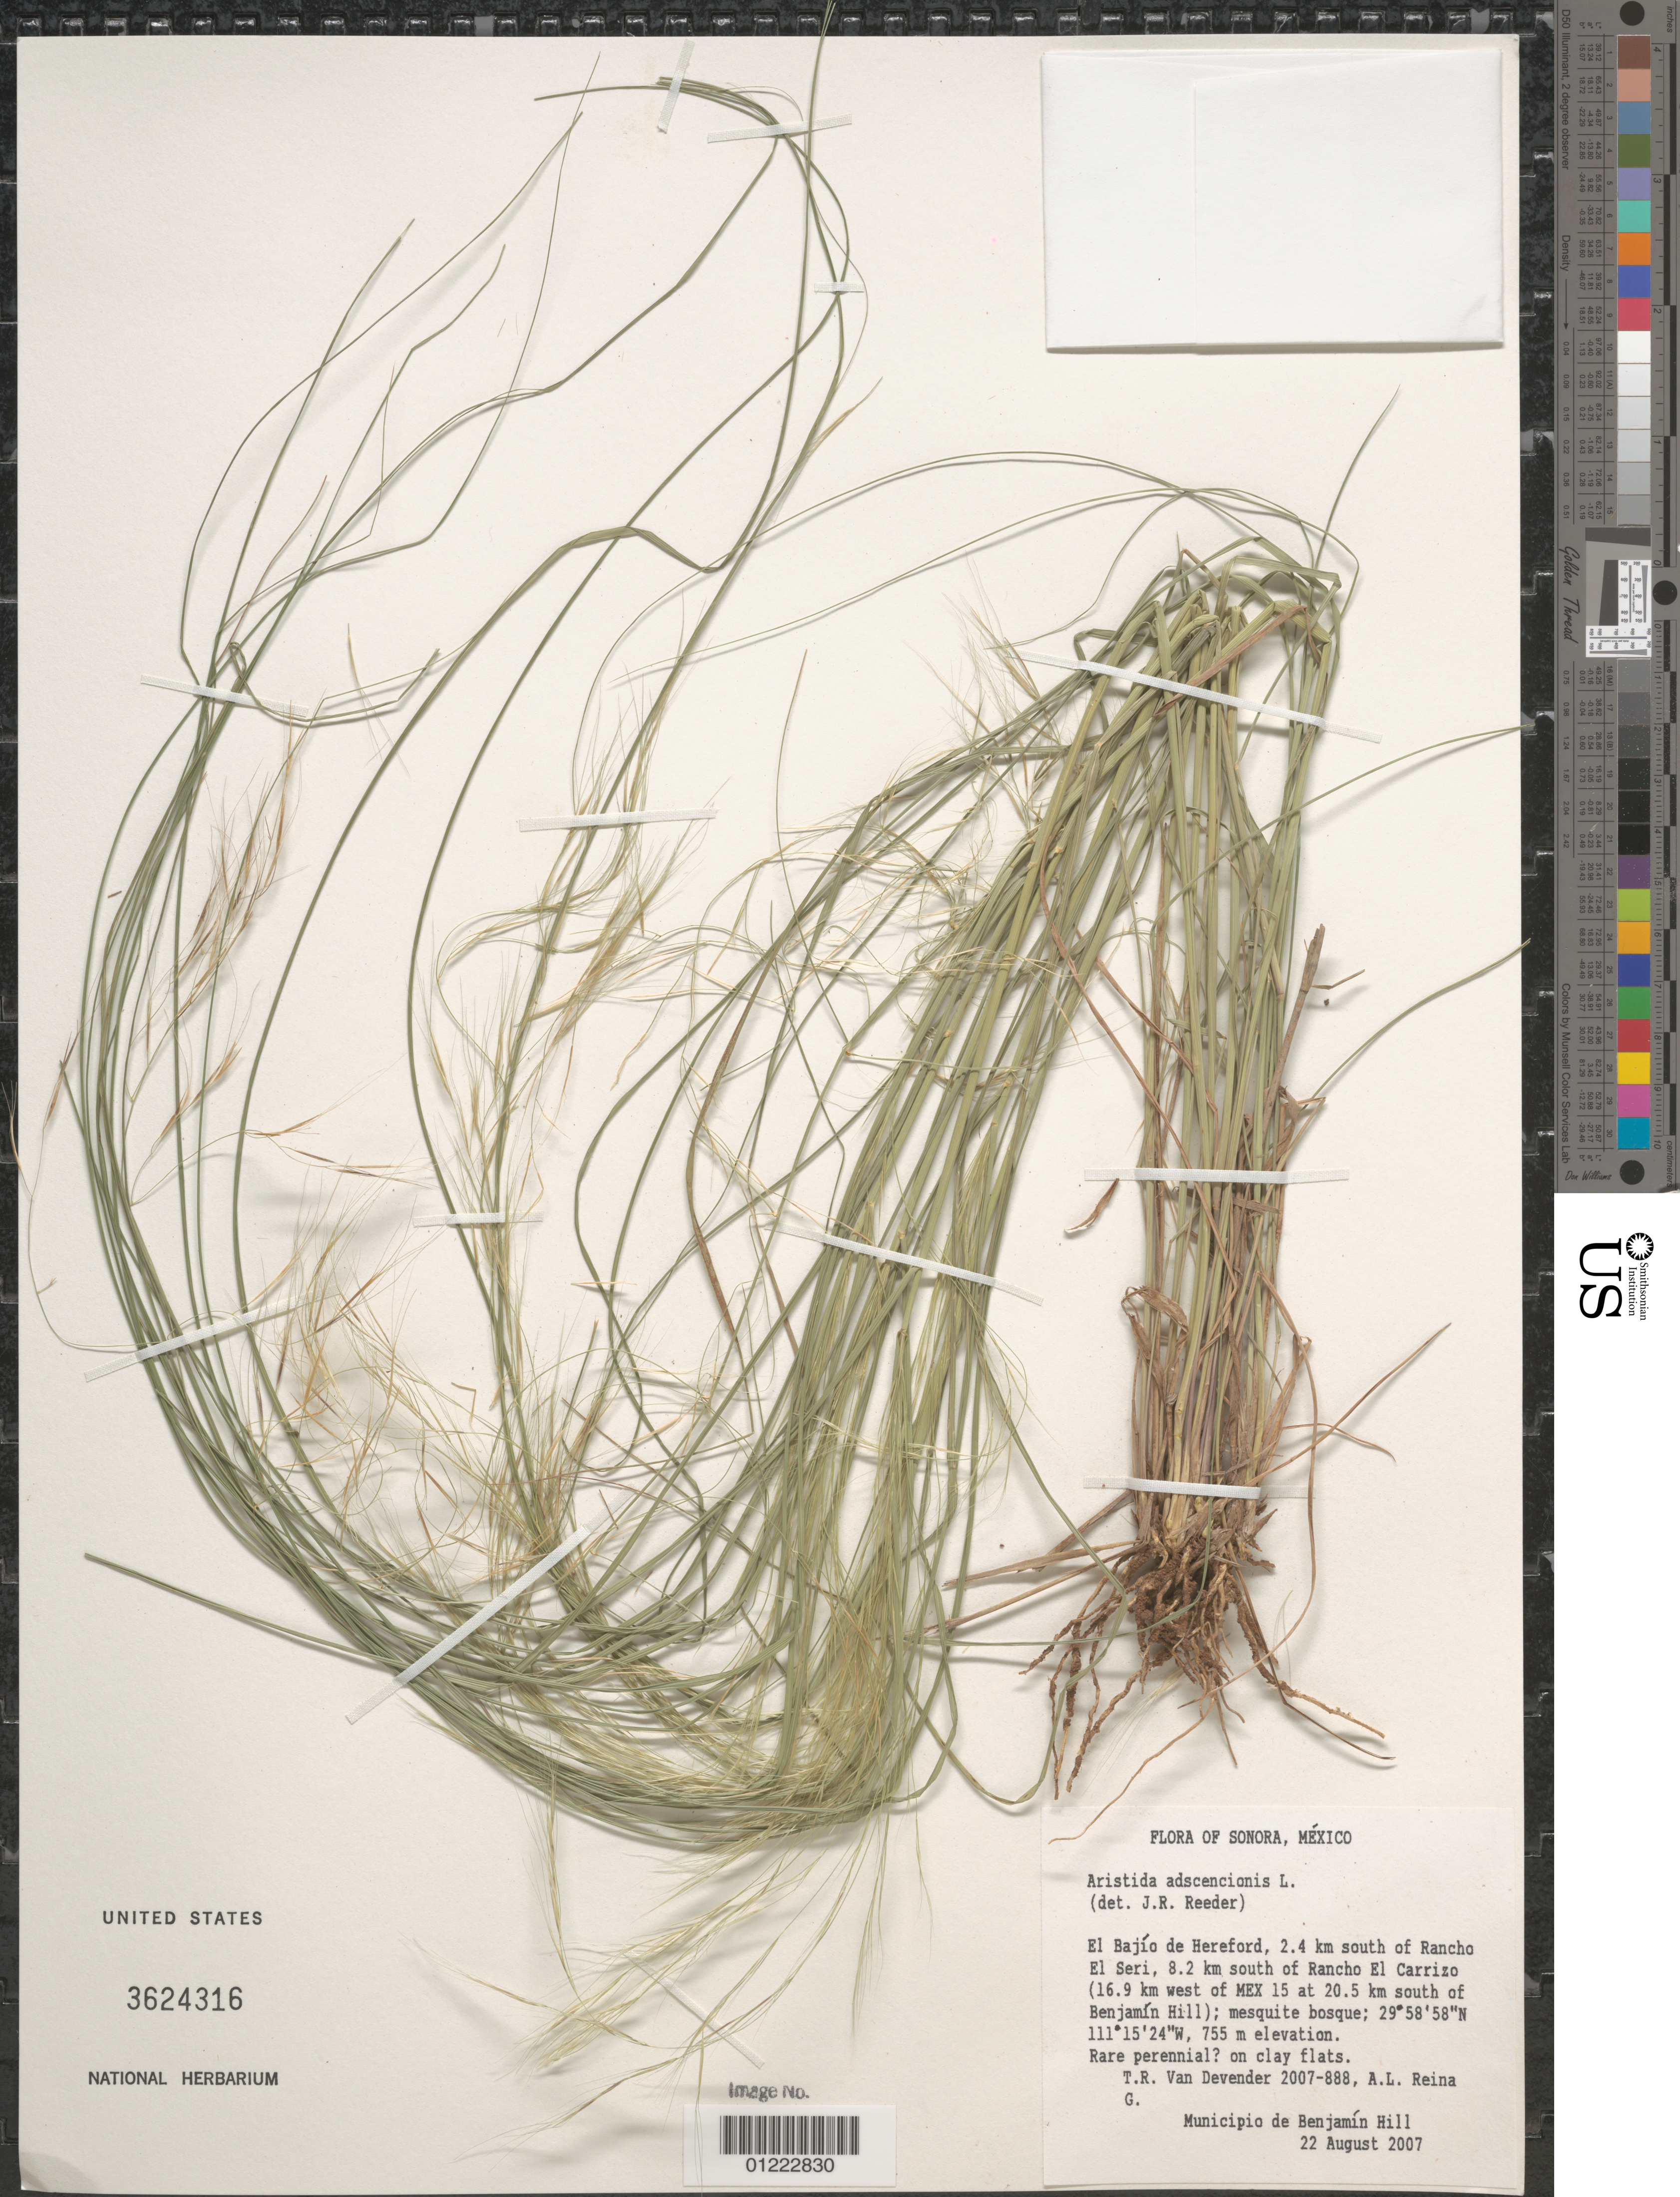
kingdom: Plantae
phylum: Tracheophyta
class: Liliopsida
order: Poales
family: Poaceae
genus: Aristida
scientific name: Aristida adscensionis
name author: L.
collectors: T. R. Van Devender & A. L. Reina G.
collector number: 2007-888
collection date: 2007-08-22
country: Mexico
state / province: Sonora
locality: El Bajío de Hereford, 2.4 km south of Rancho El Seri, 8.2 km south of Rancho El Carrizo (16.9 km west of MEX 15 at 20.5 km south of Benjamín Hill);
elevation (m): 755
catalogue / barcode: US 3624316